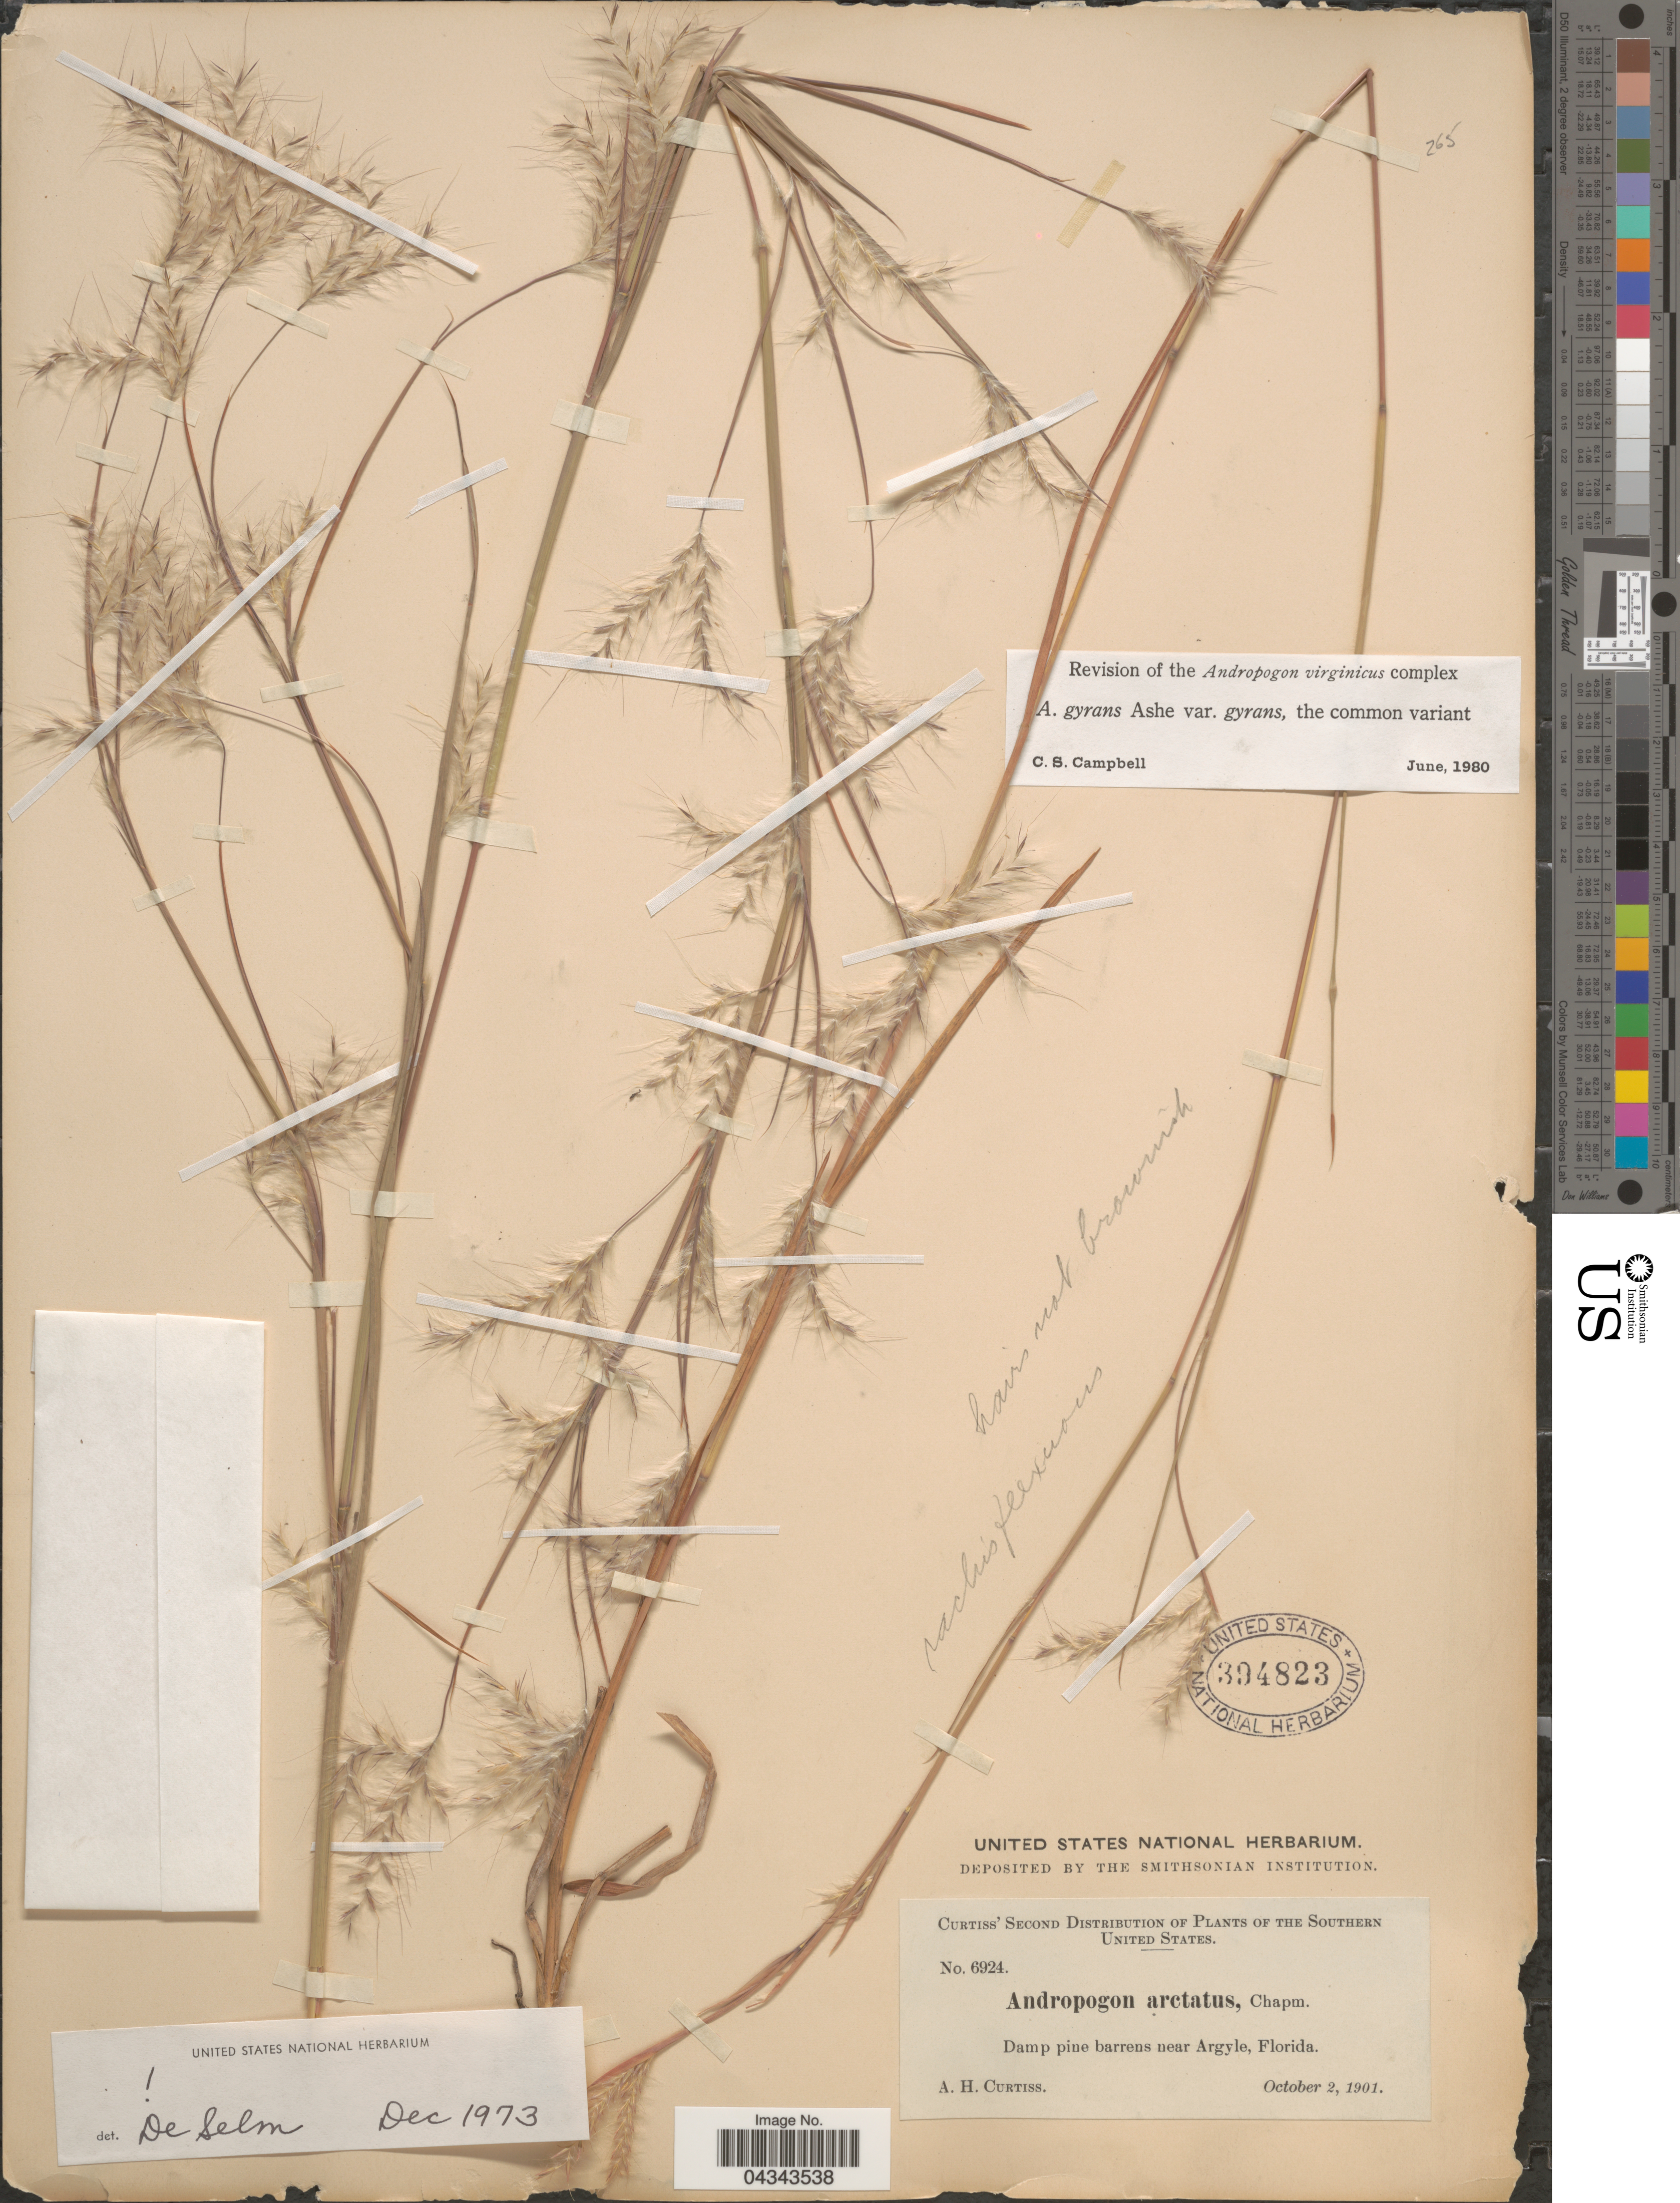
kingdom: Plantae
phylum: Tracheophyta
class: Liliopsida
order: Poales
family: Poaceae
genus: Andropogon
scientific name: Andropogon gyrans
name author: Ashe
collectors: A. H. Curtiss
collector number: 6924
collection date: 1901-10-02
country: United States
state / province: Florida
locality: The Southern United States. Damp pine barrens near Argyle.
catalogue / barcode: US 394823